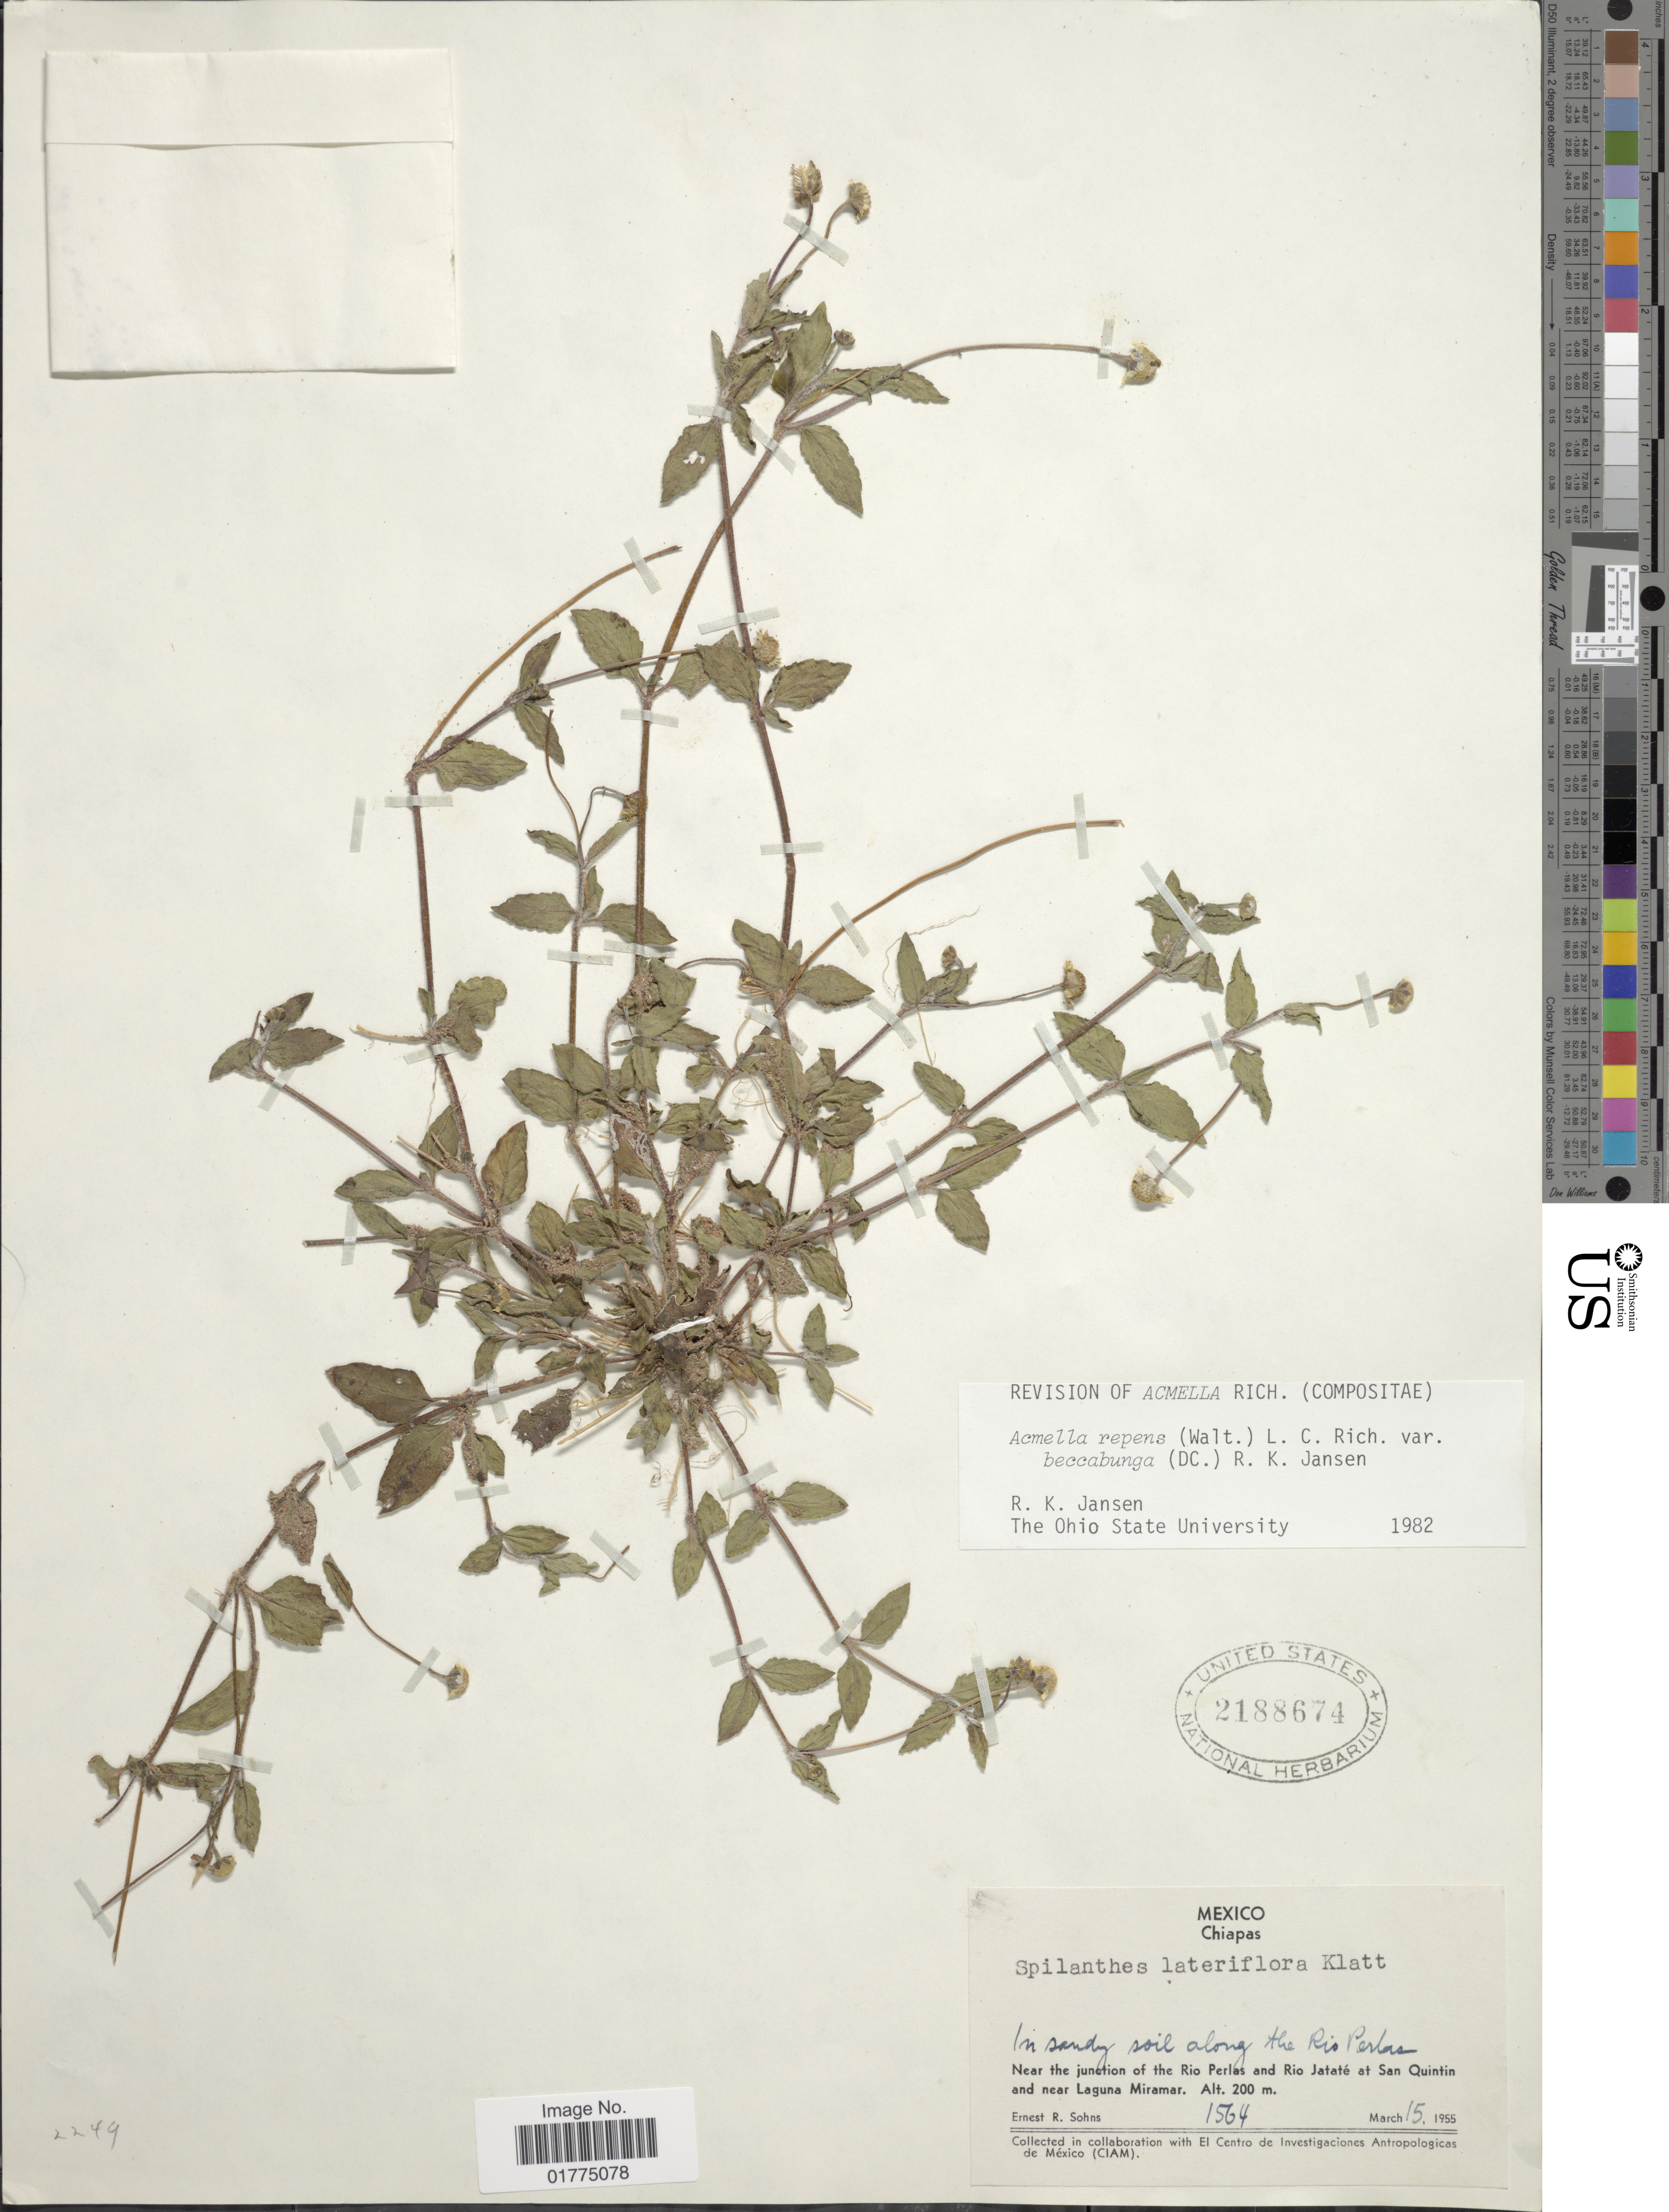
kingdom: Plantae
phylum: Tracheophyta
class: Magnoliopsida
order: Asterales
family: Asteraceae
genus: Acmella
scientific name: Acmella repens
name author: (Walter) Rich.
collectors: E. R. Sohns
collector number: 1564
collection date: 1955-03-15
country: Mexico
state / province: Chiapas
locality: Mexico. Chiapas. In sandy soil along the Rio Perlas. Near the junction of the Rio Perlas and Rio Jataté at San Quintin and near Laguna Miramar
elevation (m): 200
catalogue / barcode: US 2188674